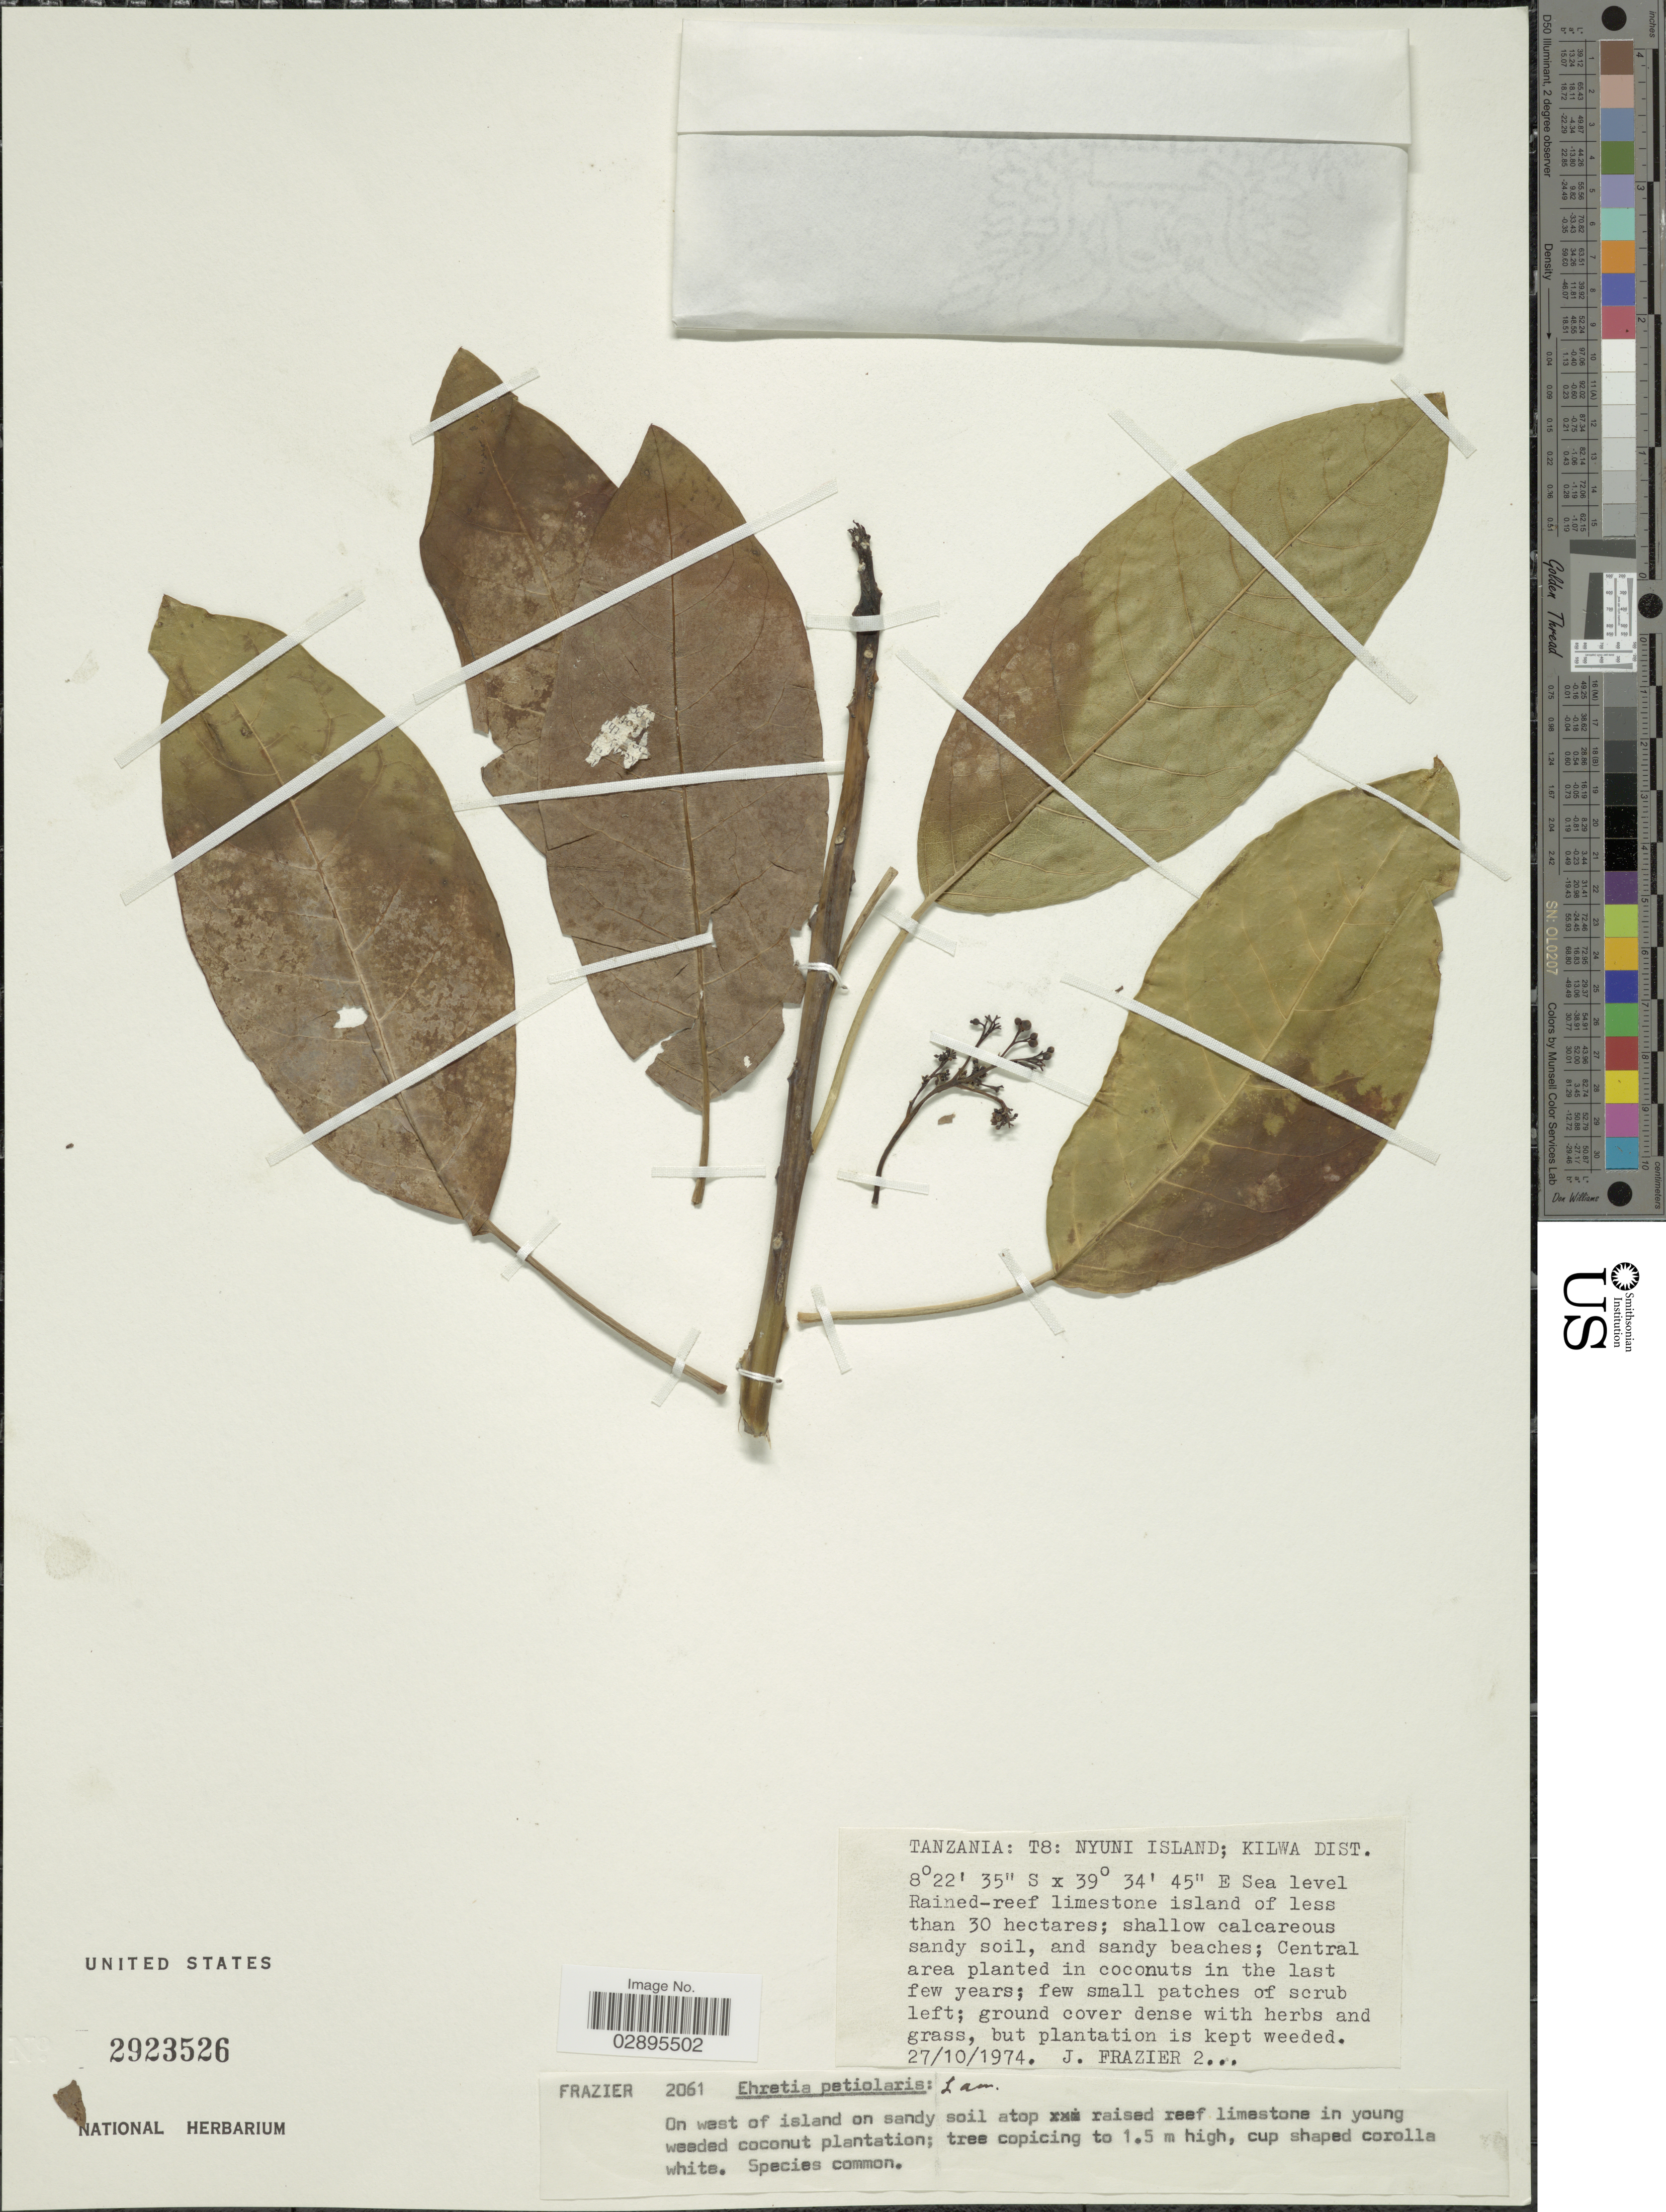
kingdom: Plantae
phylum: Tracheophyta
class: Magnoliopsida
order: Boraginales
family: Ehretiaceae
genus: Ehretia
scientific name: Ehretia petiolaris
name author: Lam.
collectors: J. Frazier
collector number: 2061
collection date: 1974-10-27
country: Tanzania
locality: T8: Nyuni Island; Kilwa Dist. On west of island on sandy soil.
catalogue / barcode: US 2923526